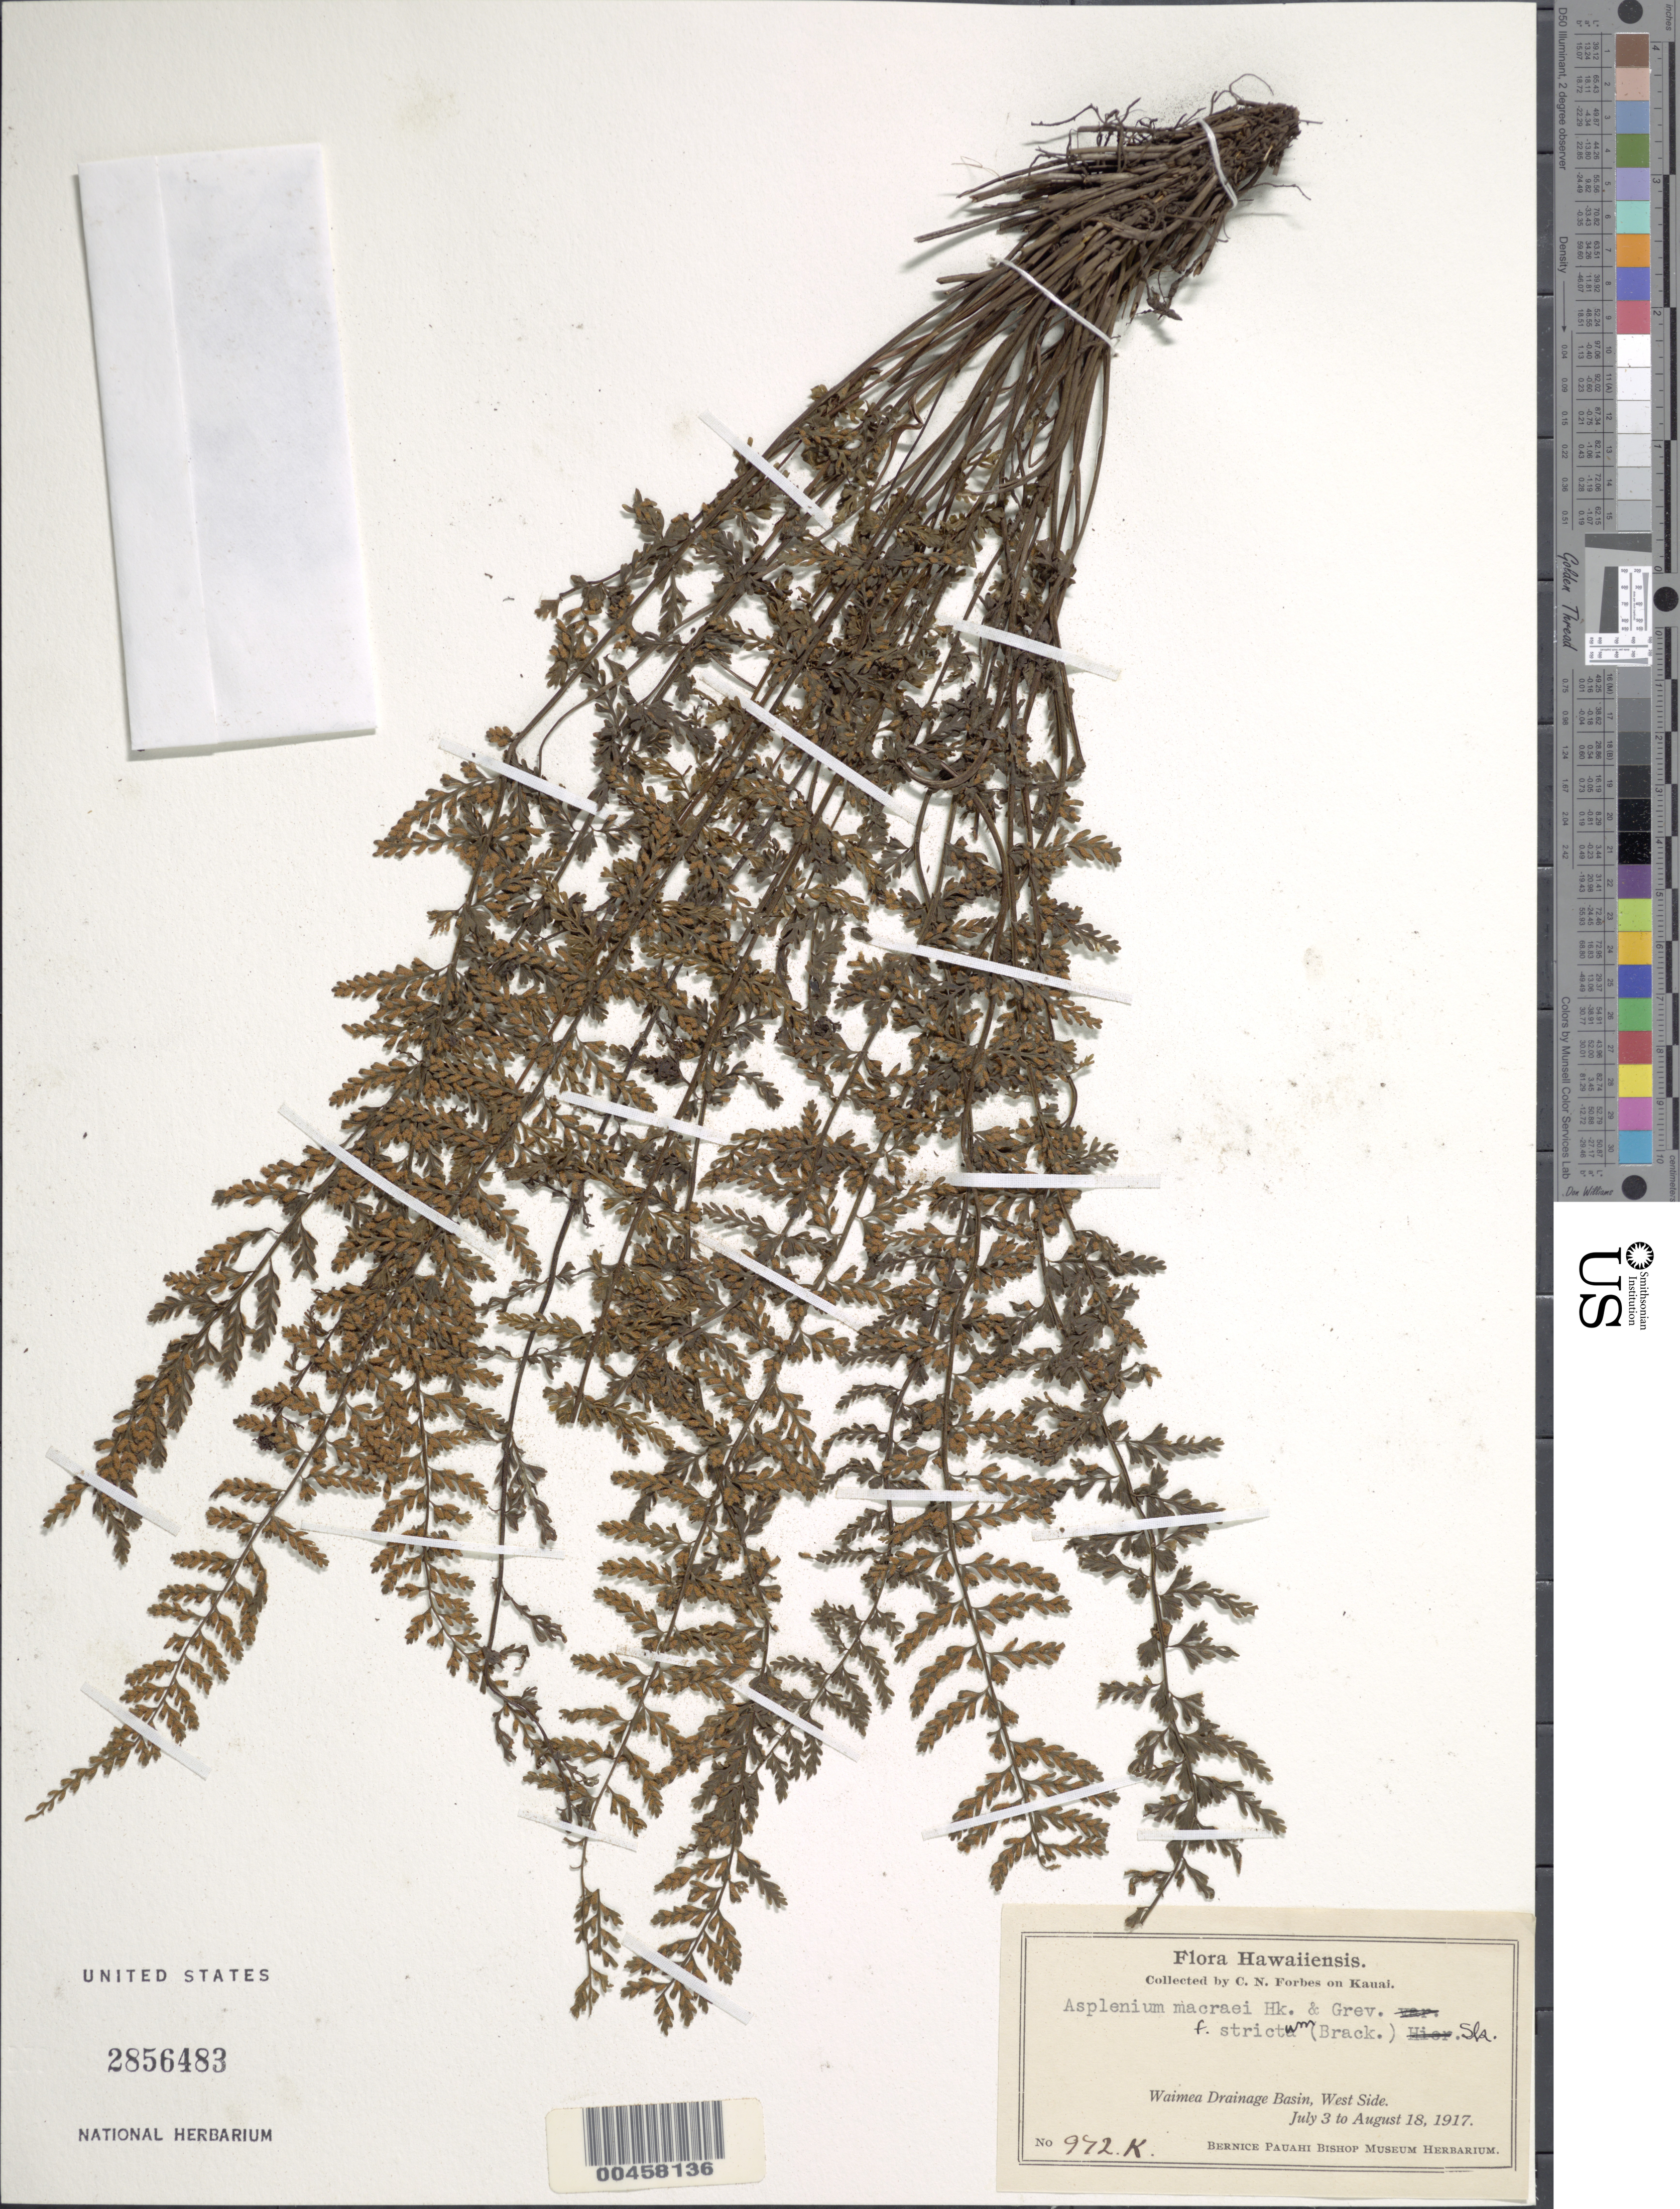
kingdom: Plantae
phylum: Tracheophyta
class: Polypodiopsida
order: Polypodiales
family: Aspleniaceae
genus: Asplenium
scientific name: Asplenium macraei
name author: Hook. & Grev.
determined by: Wagner, W. L., (BOT), Smithsonian Institution - National Museum of Natural History (UNITED STATES)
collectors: C. N. Forbes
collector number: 972.K.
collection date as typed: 3 Jul 1917 to 18 Aug 1917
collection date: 1917-07-03/1917-08-18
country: United States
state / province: Hawaii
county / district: Kauai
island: Kaua'i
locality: Waimea Drainage Basin, West Side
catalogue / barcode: US 2856483